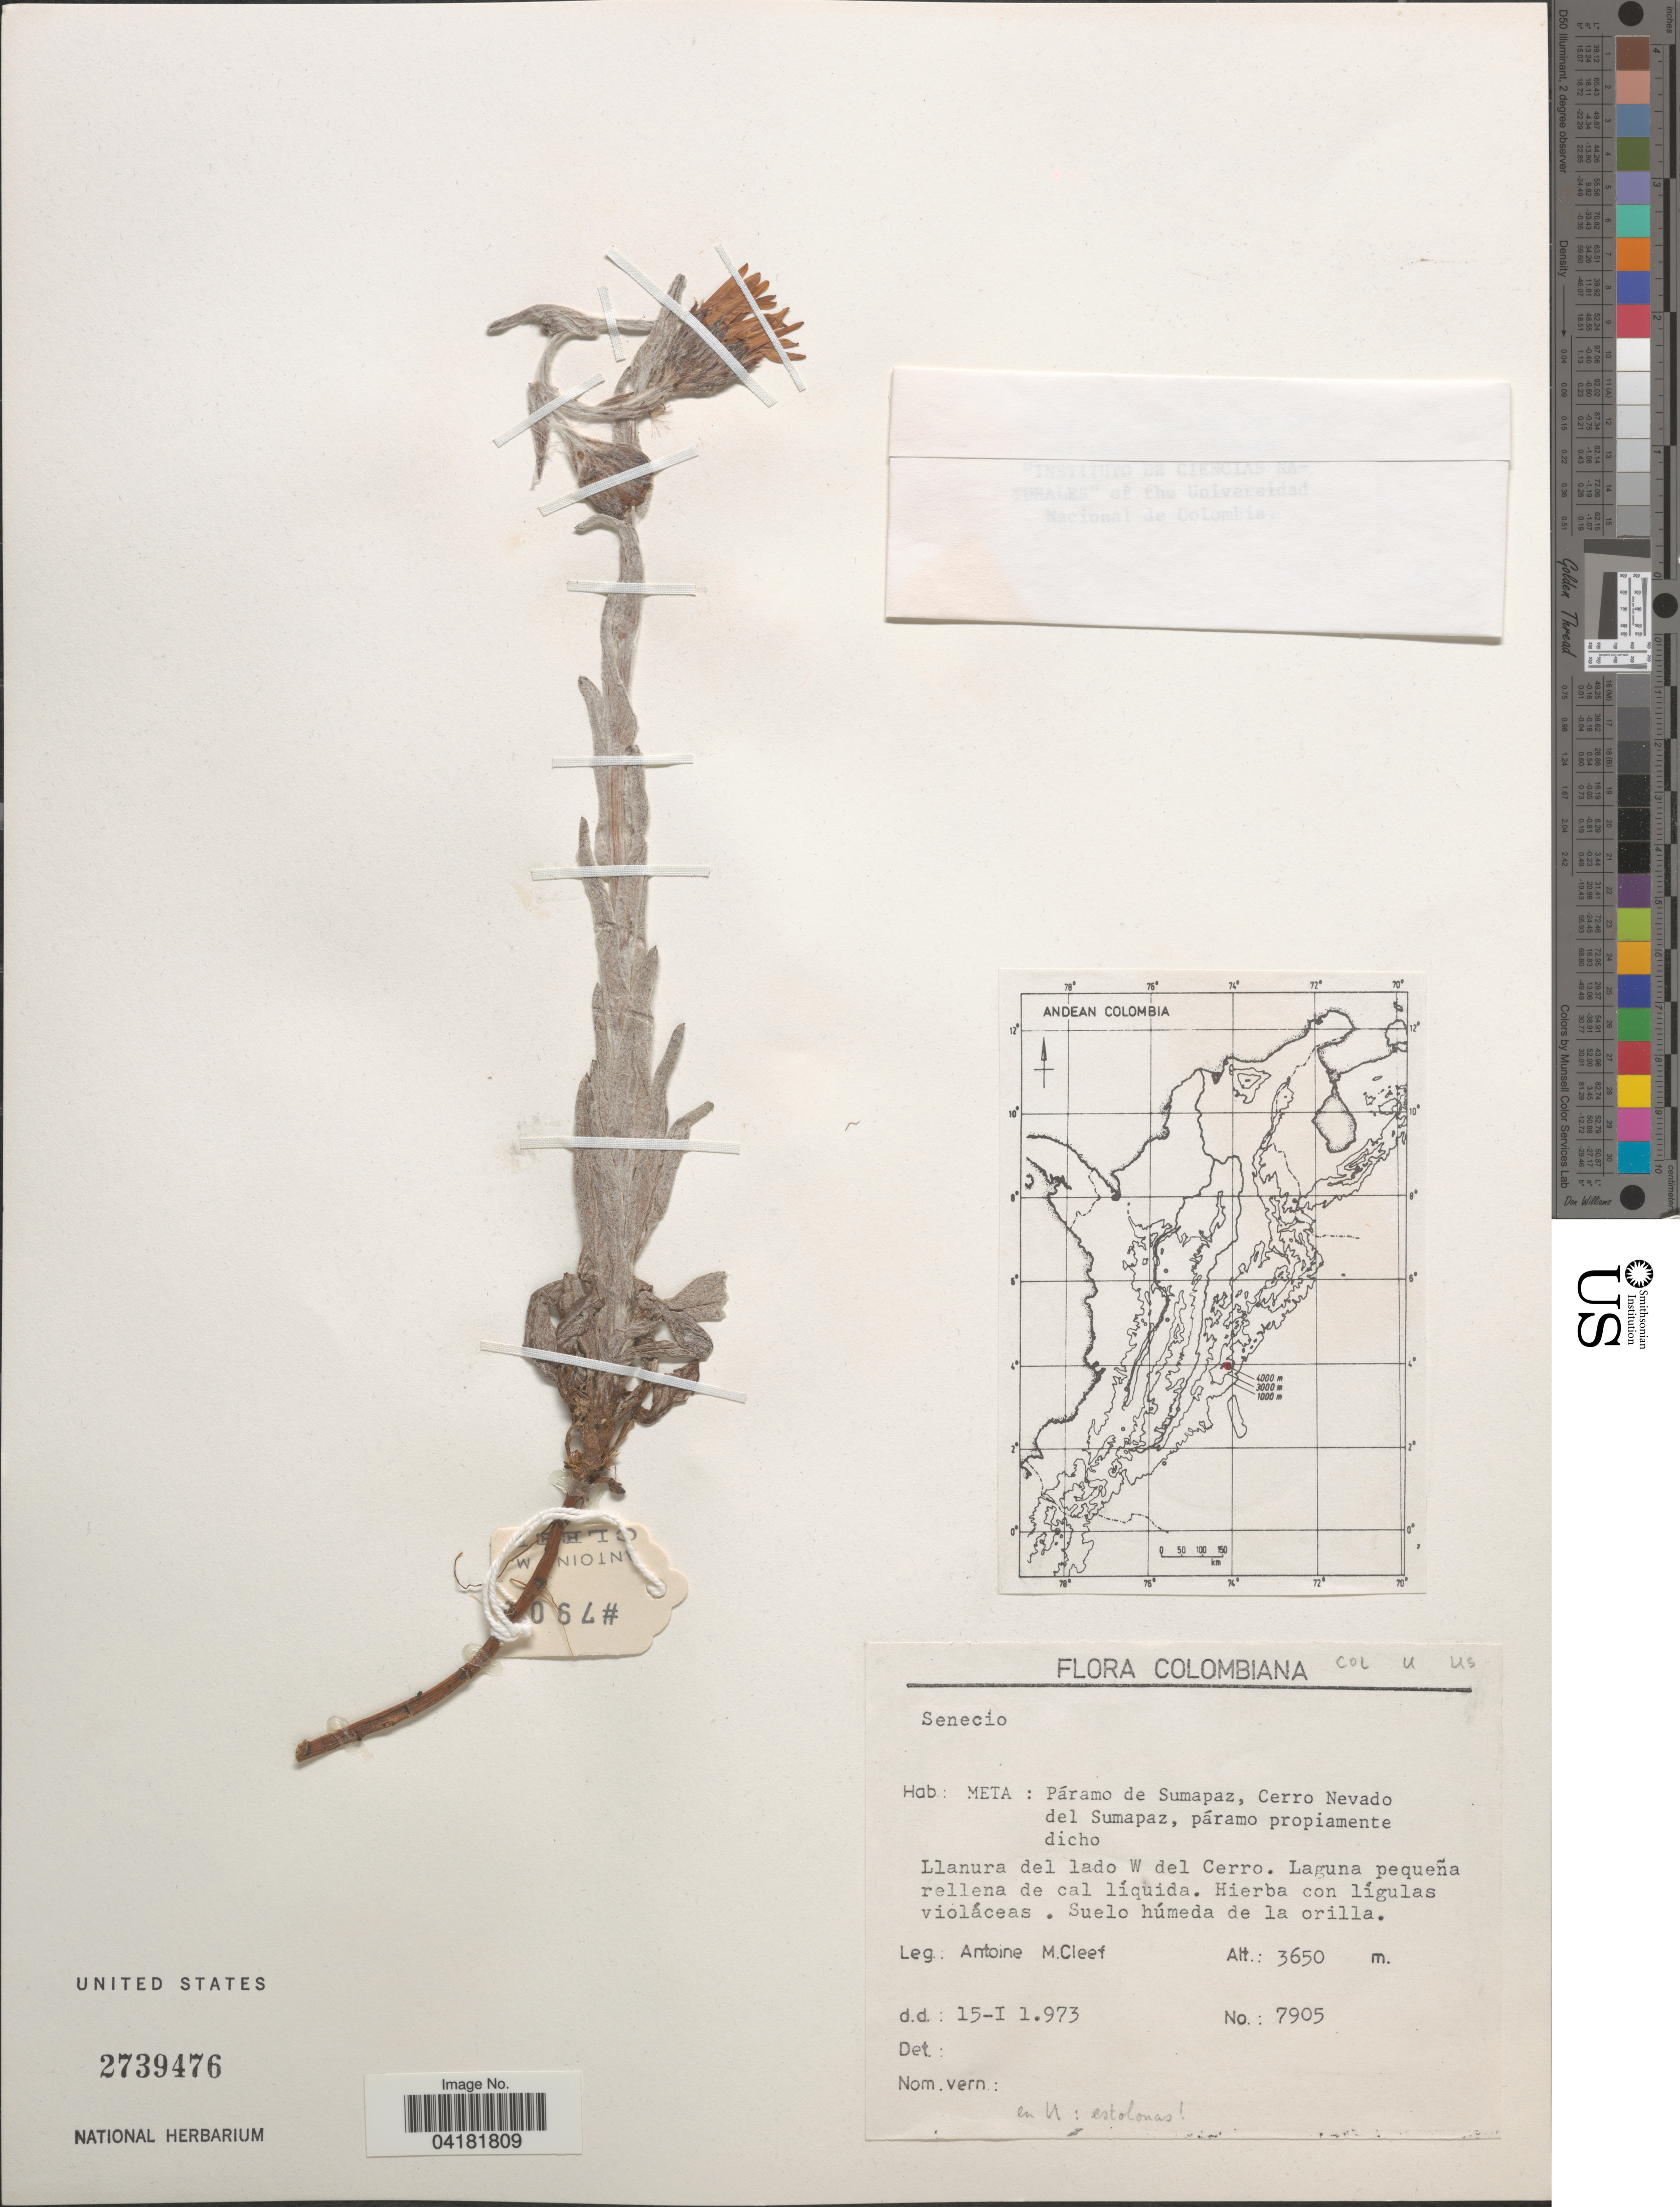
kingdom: Plantae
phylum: Tracheophyta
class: Magnoliopsida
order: Asterales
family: Asteraceae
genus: Senecio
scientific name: Senecio sp.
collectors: A. M. Cleef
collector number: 7905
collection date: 1973-01-15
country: Colombia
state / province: Meta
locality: Colombiana. Páramo de Sumapaz, Cerro Nevado del Sumapaz, páramo propiamente dicho. Llanura del lado W del Cerro.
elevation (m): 3650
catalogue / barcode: US 2739476